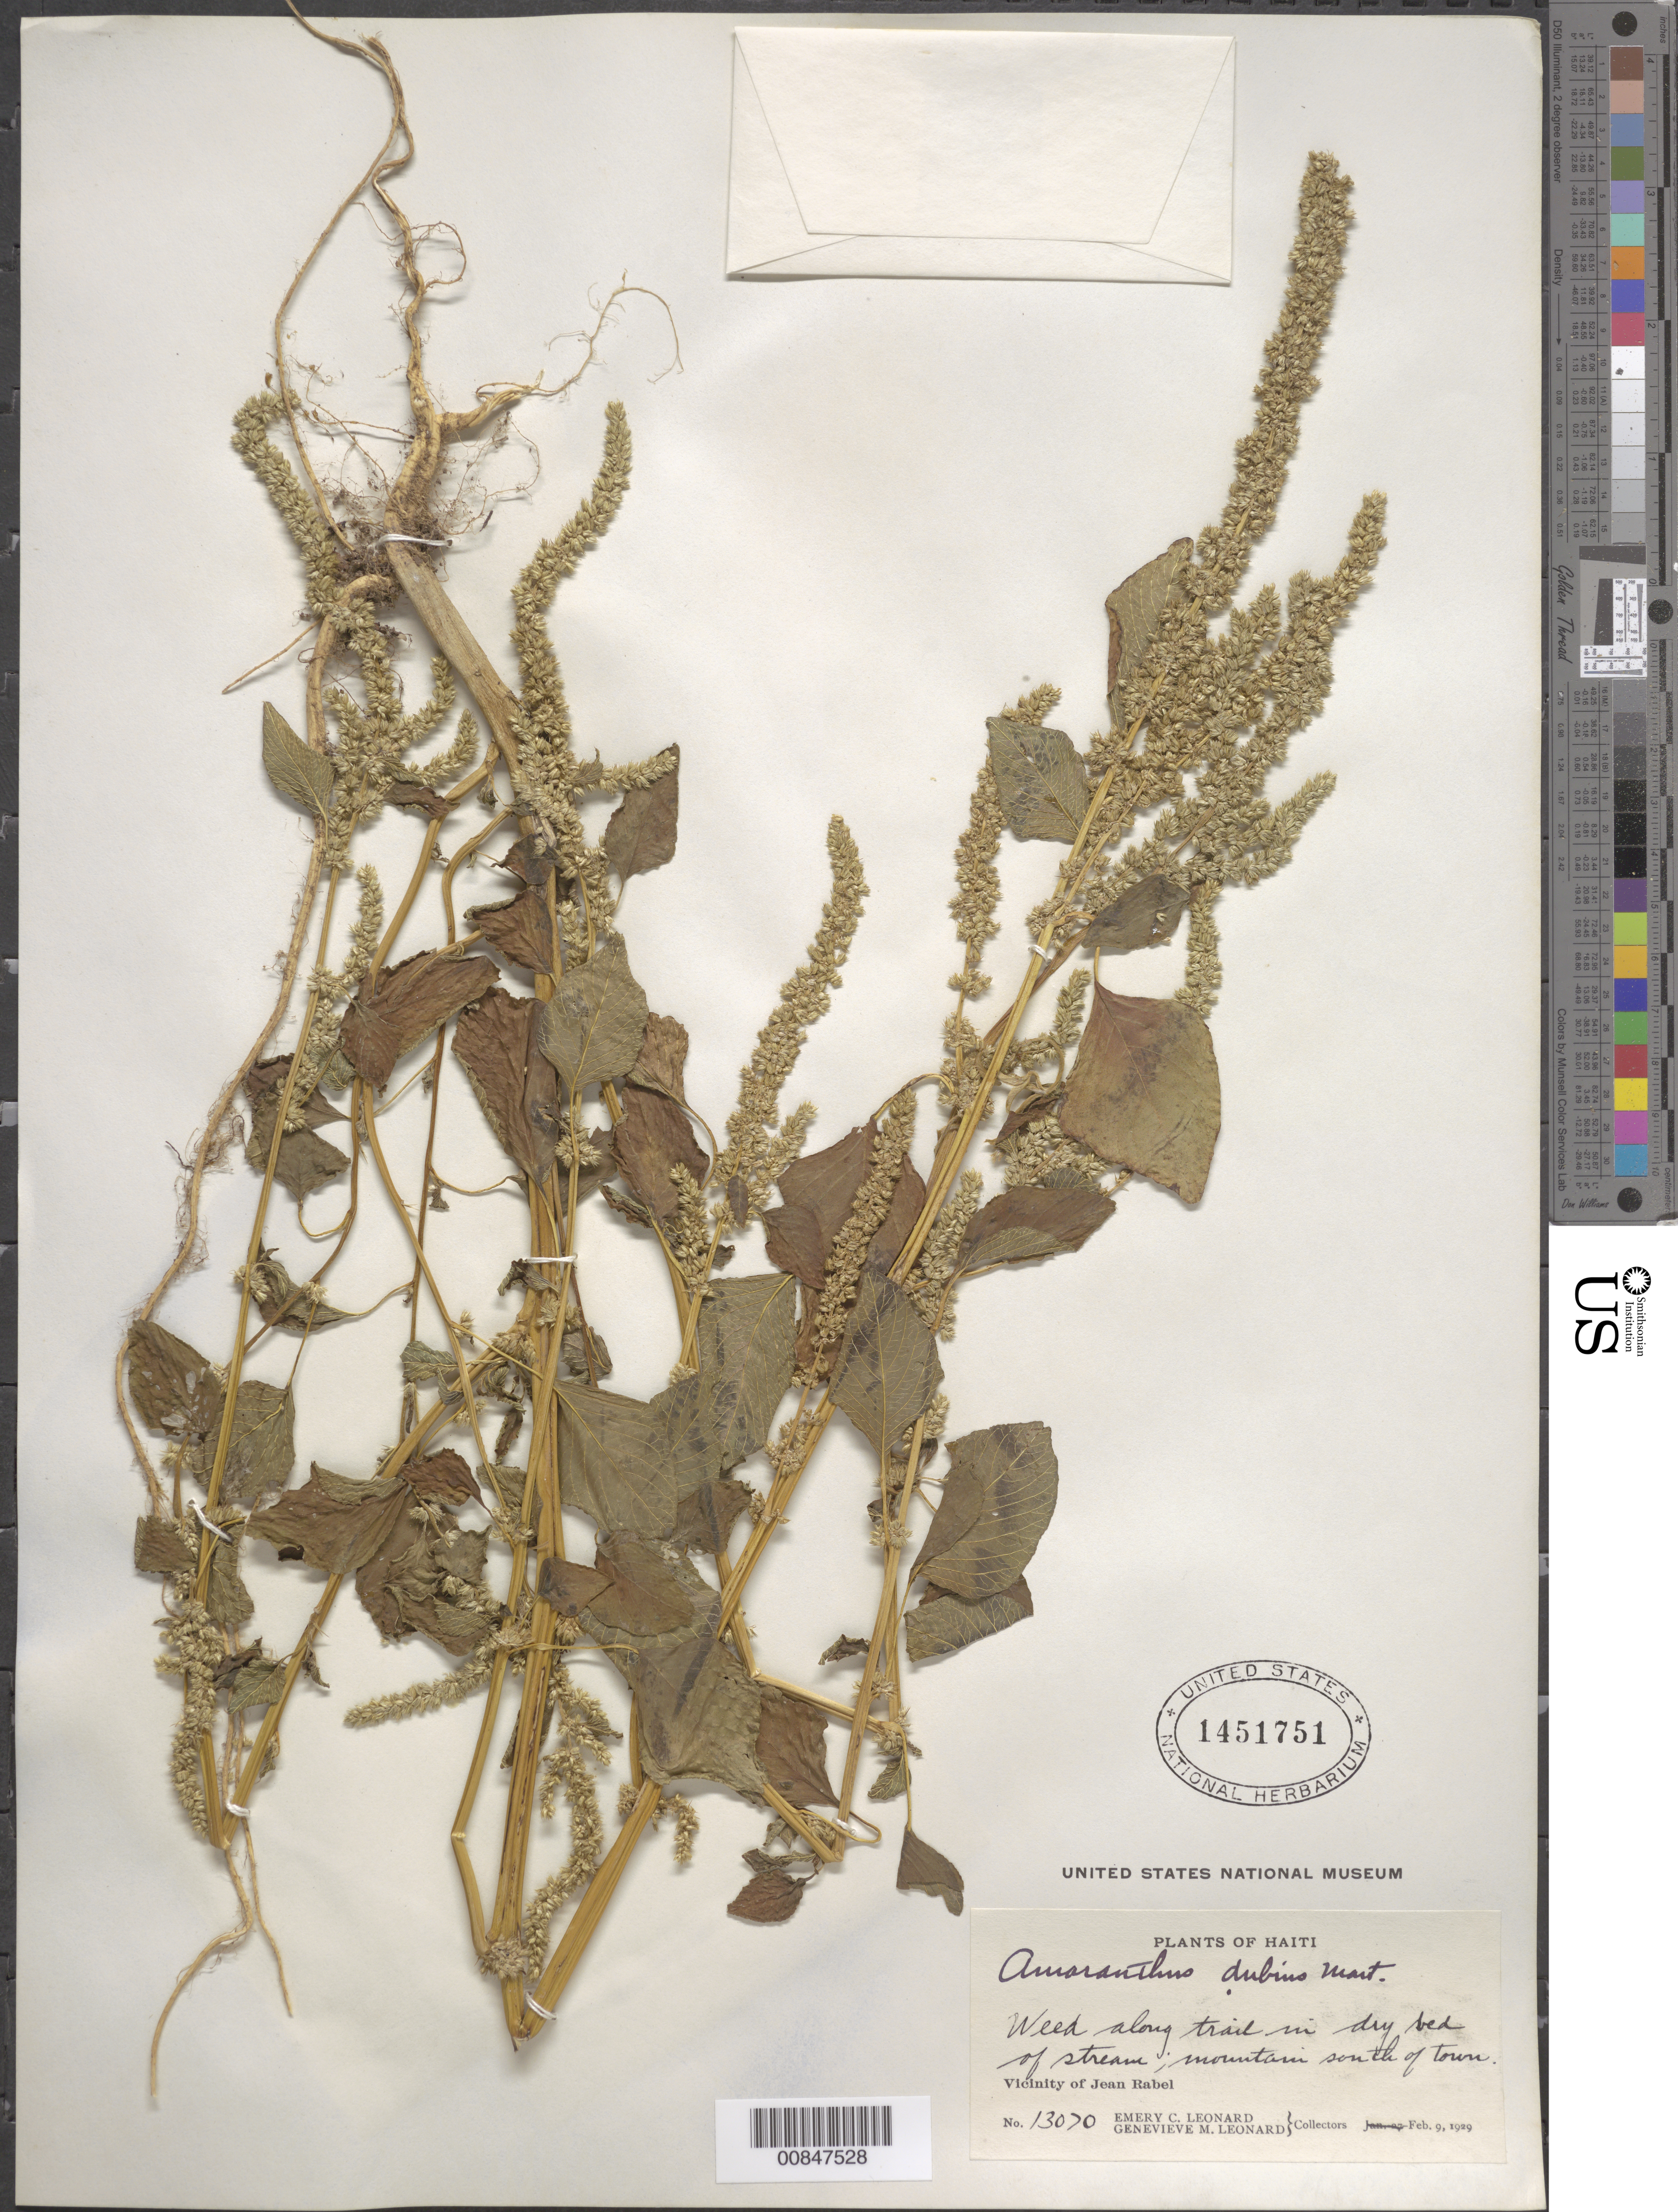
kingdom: Plantae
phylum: Tracheophyta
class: Magnoliopsida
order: Caryophyllales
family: Amaranthaceae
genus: Amaranthus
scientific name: Amaranthus dubius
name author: Mart. ex Thell.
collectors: E. C. Leonard & G. M. Leonard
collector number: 13070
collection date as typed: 09 Feb 1929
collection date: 1929-02-09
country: Haiti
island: Hispaniola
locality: Vicinity of Jean Rabel. Mountain south of town.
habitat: Along trail in dry bed of stream.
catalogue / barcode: US 1451751